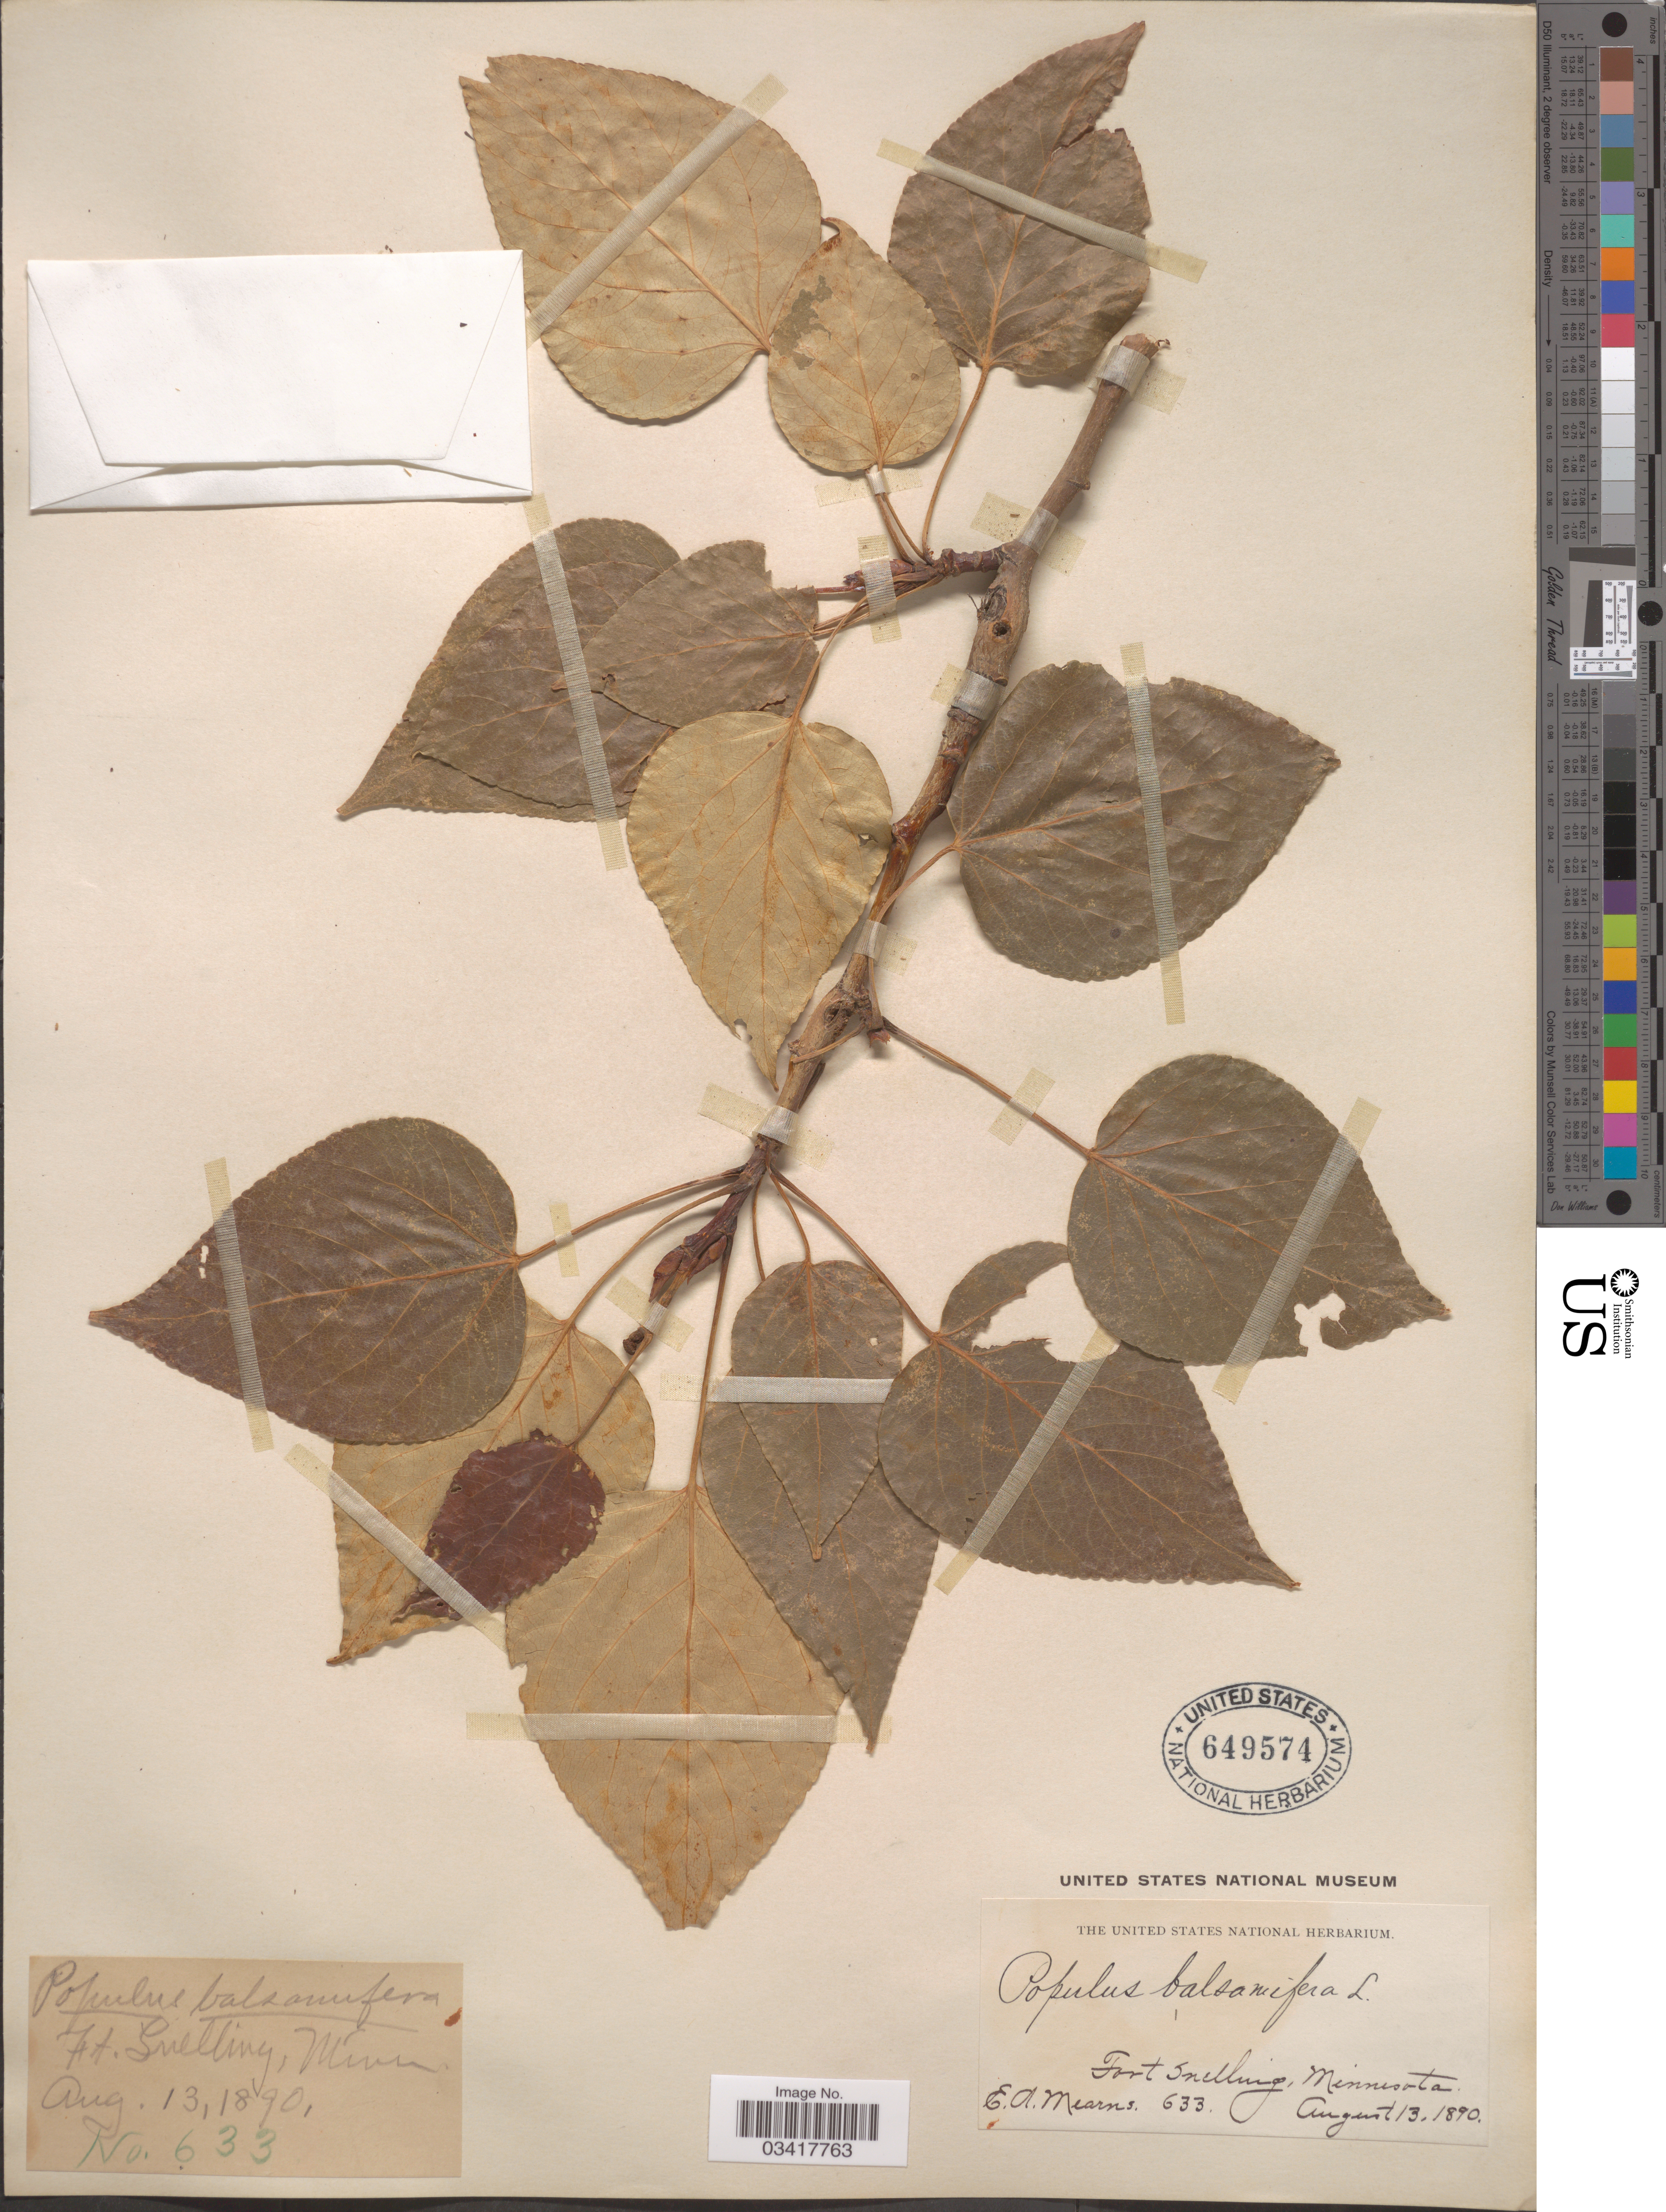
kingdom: Plantae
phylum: Tracheophyta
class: Magnoliopsida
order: Malpighiales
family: Salicaceae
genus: Populus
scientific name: Populus balsamifera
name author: L.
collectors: E. A. Mearns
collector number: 633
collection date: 1890-08-13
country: United States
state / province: Minnesota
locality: Fort Snelling.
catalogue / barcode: US 649574